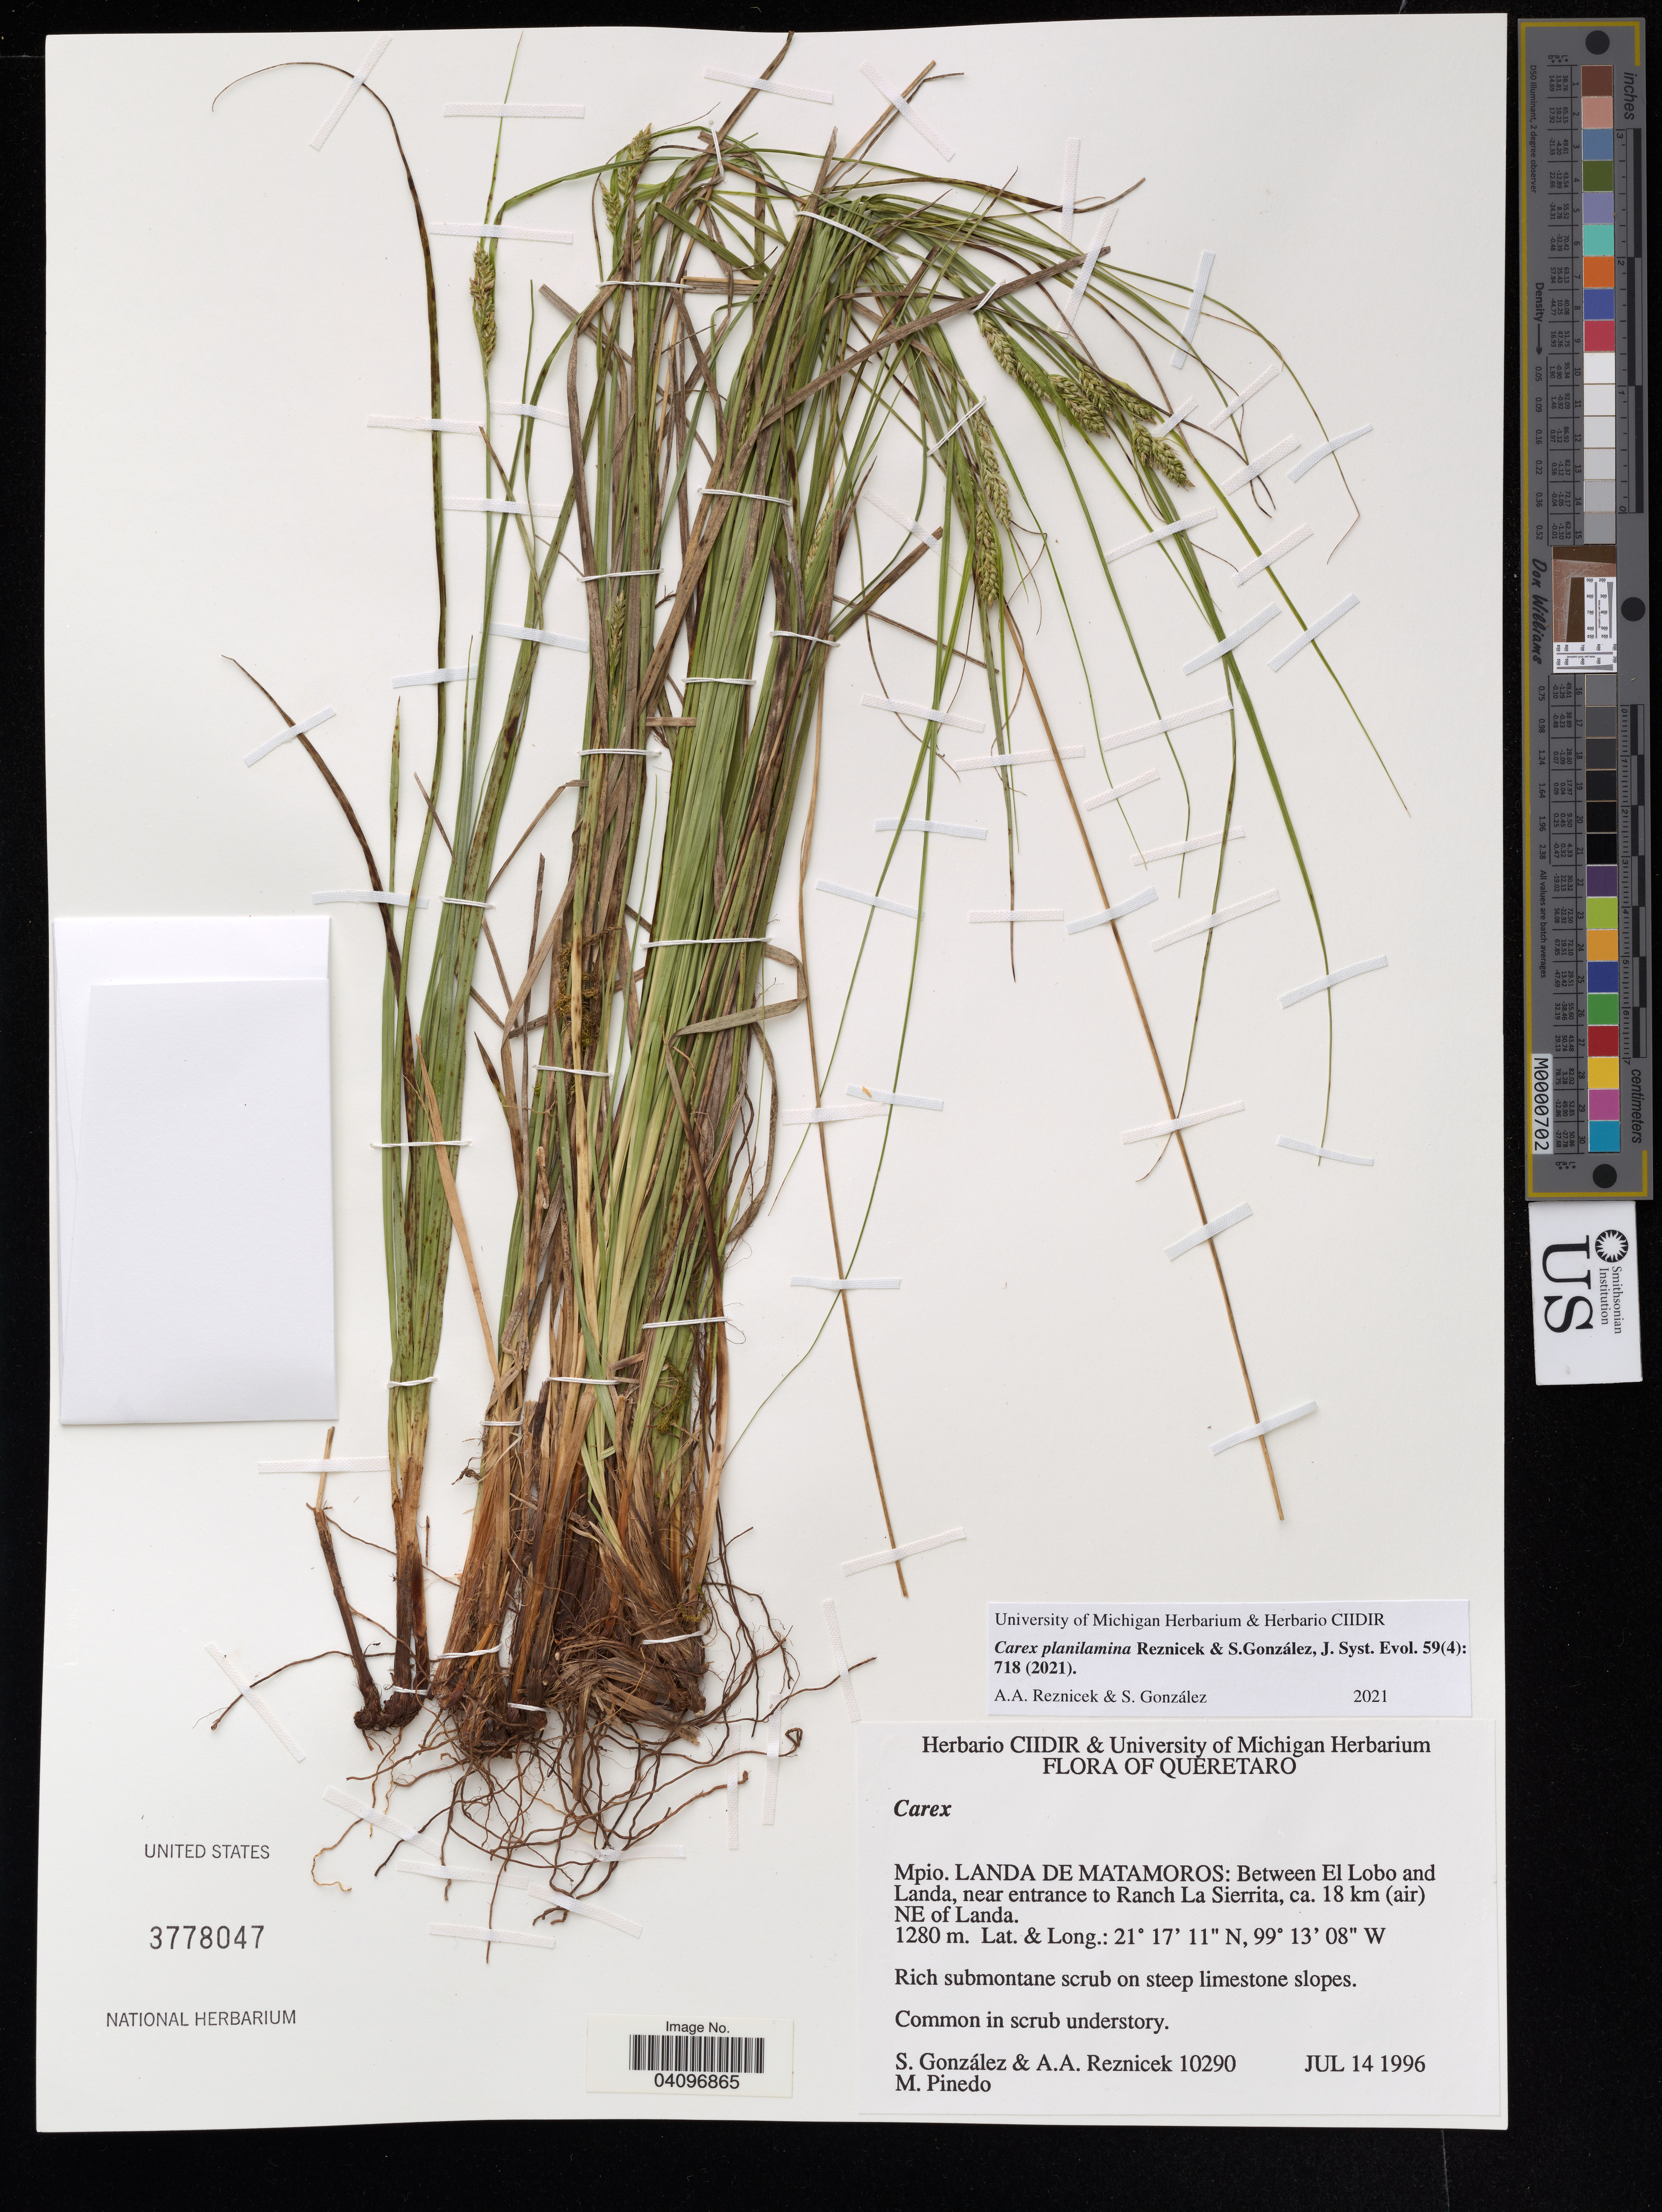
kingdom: Plantae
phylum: Tracheophyta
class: Liliopsida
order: Poales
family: Cyperaceae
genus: Carex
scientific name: Carex planilamina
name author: Reznicek & S. González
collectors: S. González, A. A. Reznicek & M. Pinedo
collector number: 10290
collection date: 1996-07-14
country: Mexico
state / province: Querétaro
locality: Mpio. Landa de Matamoros: Between El Lobo and Landa, near entrance to Ranch La Sierrita, ca. 18 km (air) NE of Landa.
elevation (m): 1280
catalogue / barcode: US 3778047